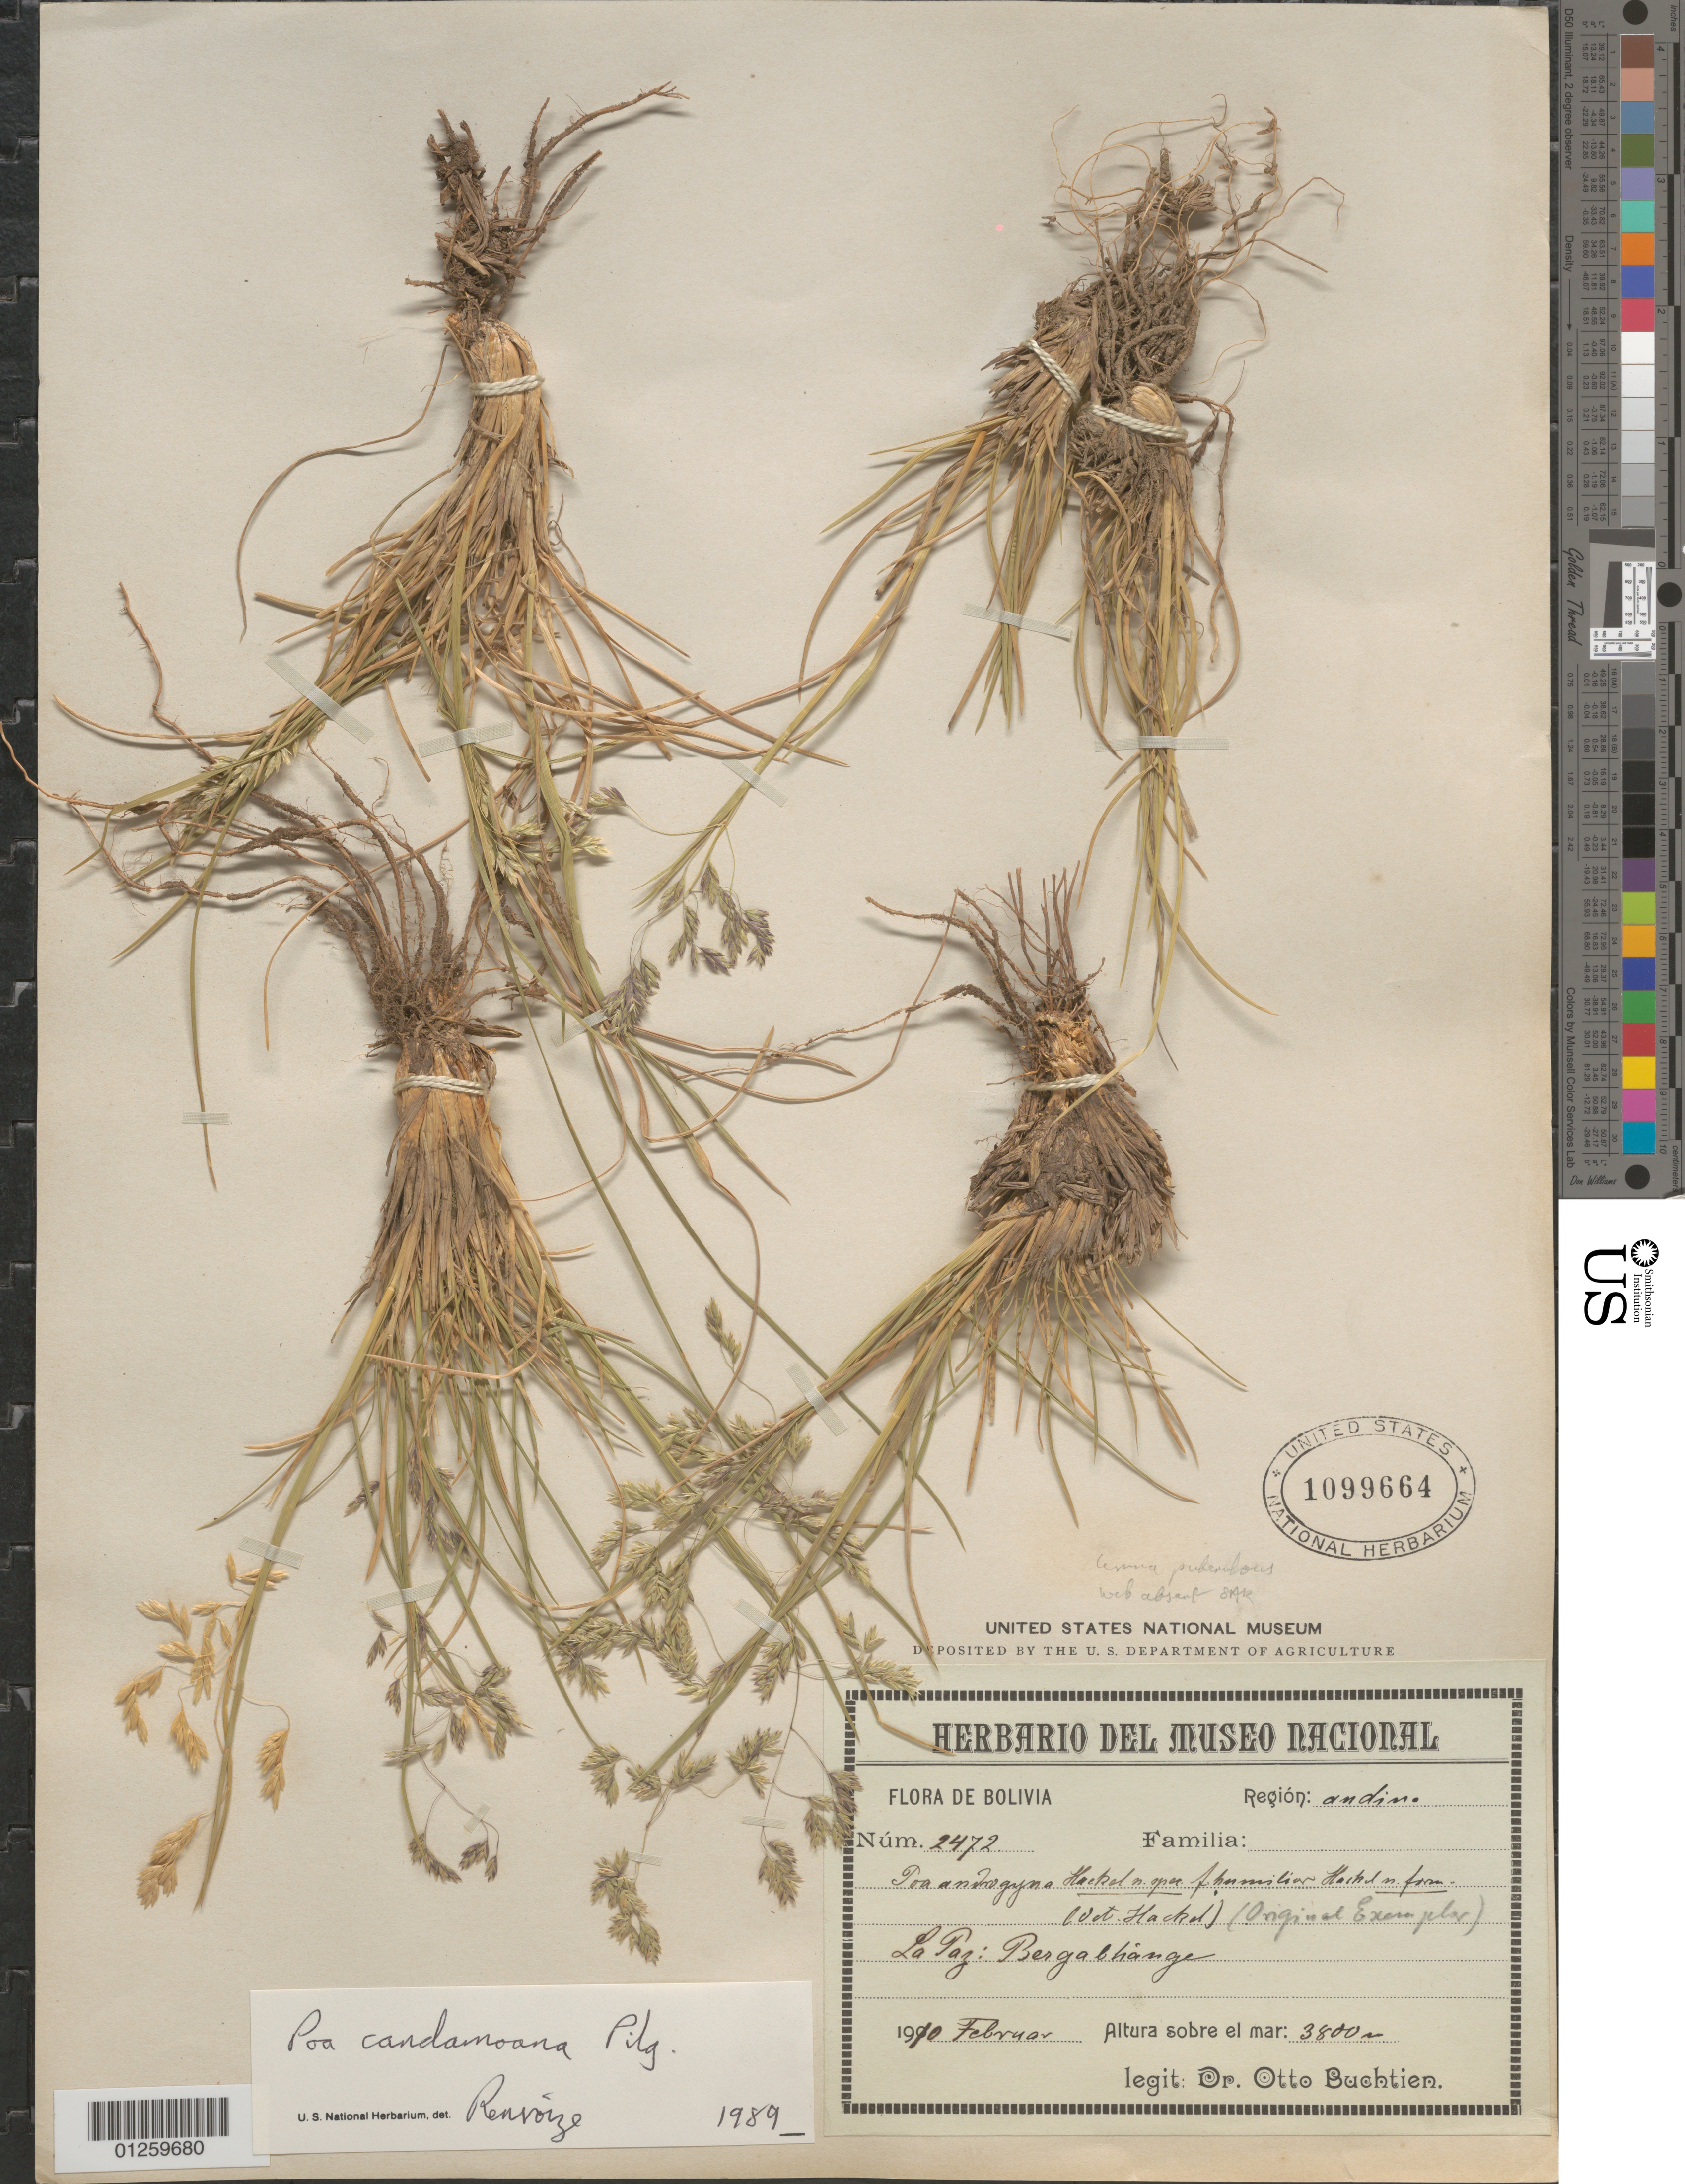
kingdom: Plantae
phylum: Tracheophyta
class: Liliopsida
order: Poales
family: Poaceae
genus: Poa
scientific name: Poa candamoana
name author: Pilg.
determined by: Soreng, Robert J., Research Associate (BOT), Smithsonian Institution - National Museum of Natural History (UNITED STATES)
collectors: O. Buchtien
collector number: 2472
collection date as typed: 1911 Februar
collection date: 1911-02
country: Bolivia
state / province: La Páz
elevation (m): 3800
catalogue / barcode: US 1099664